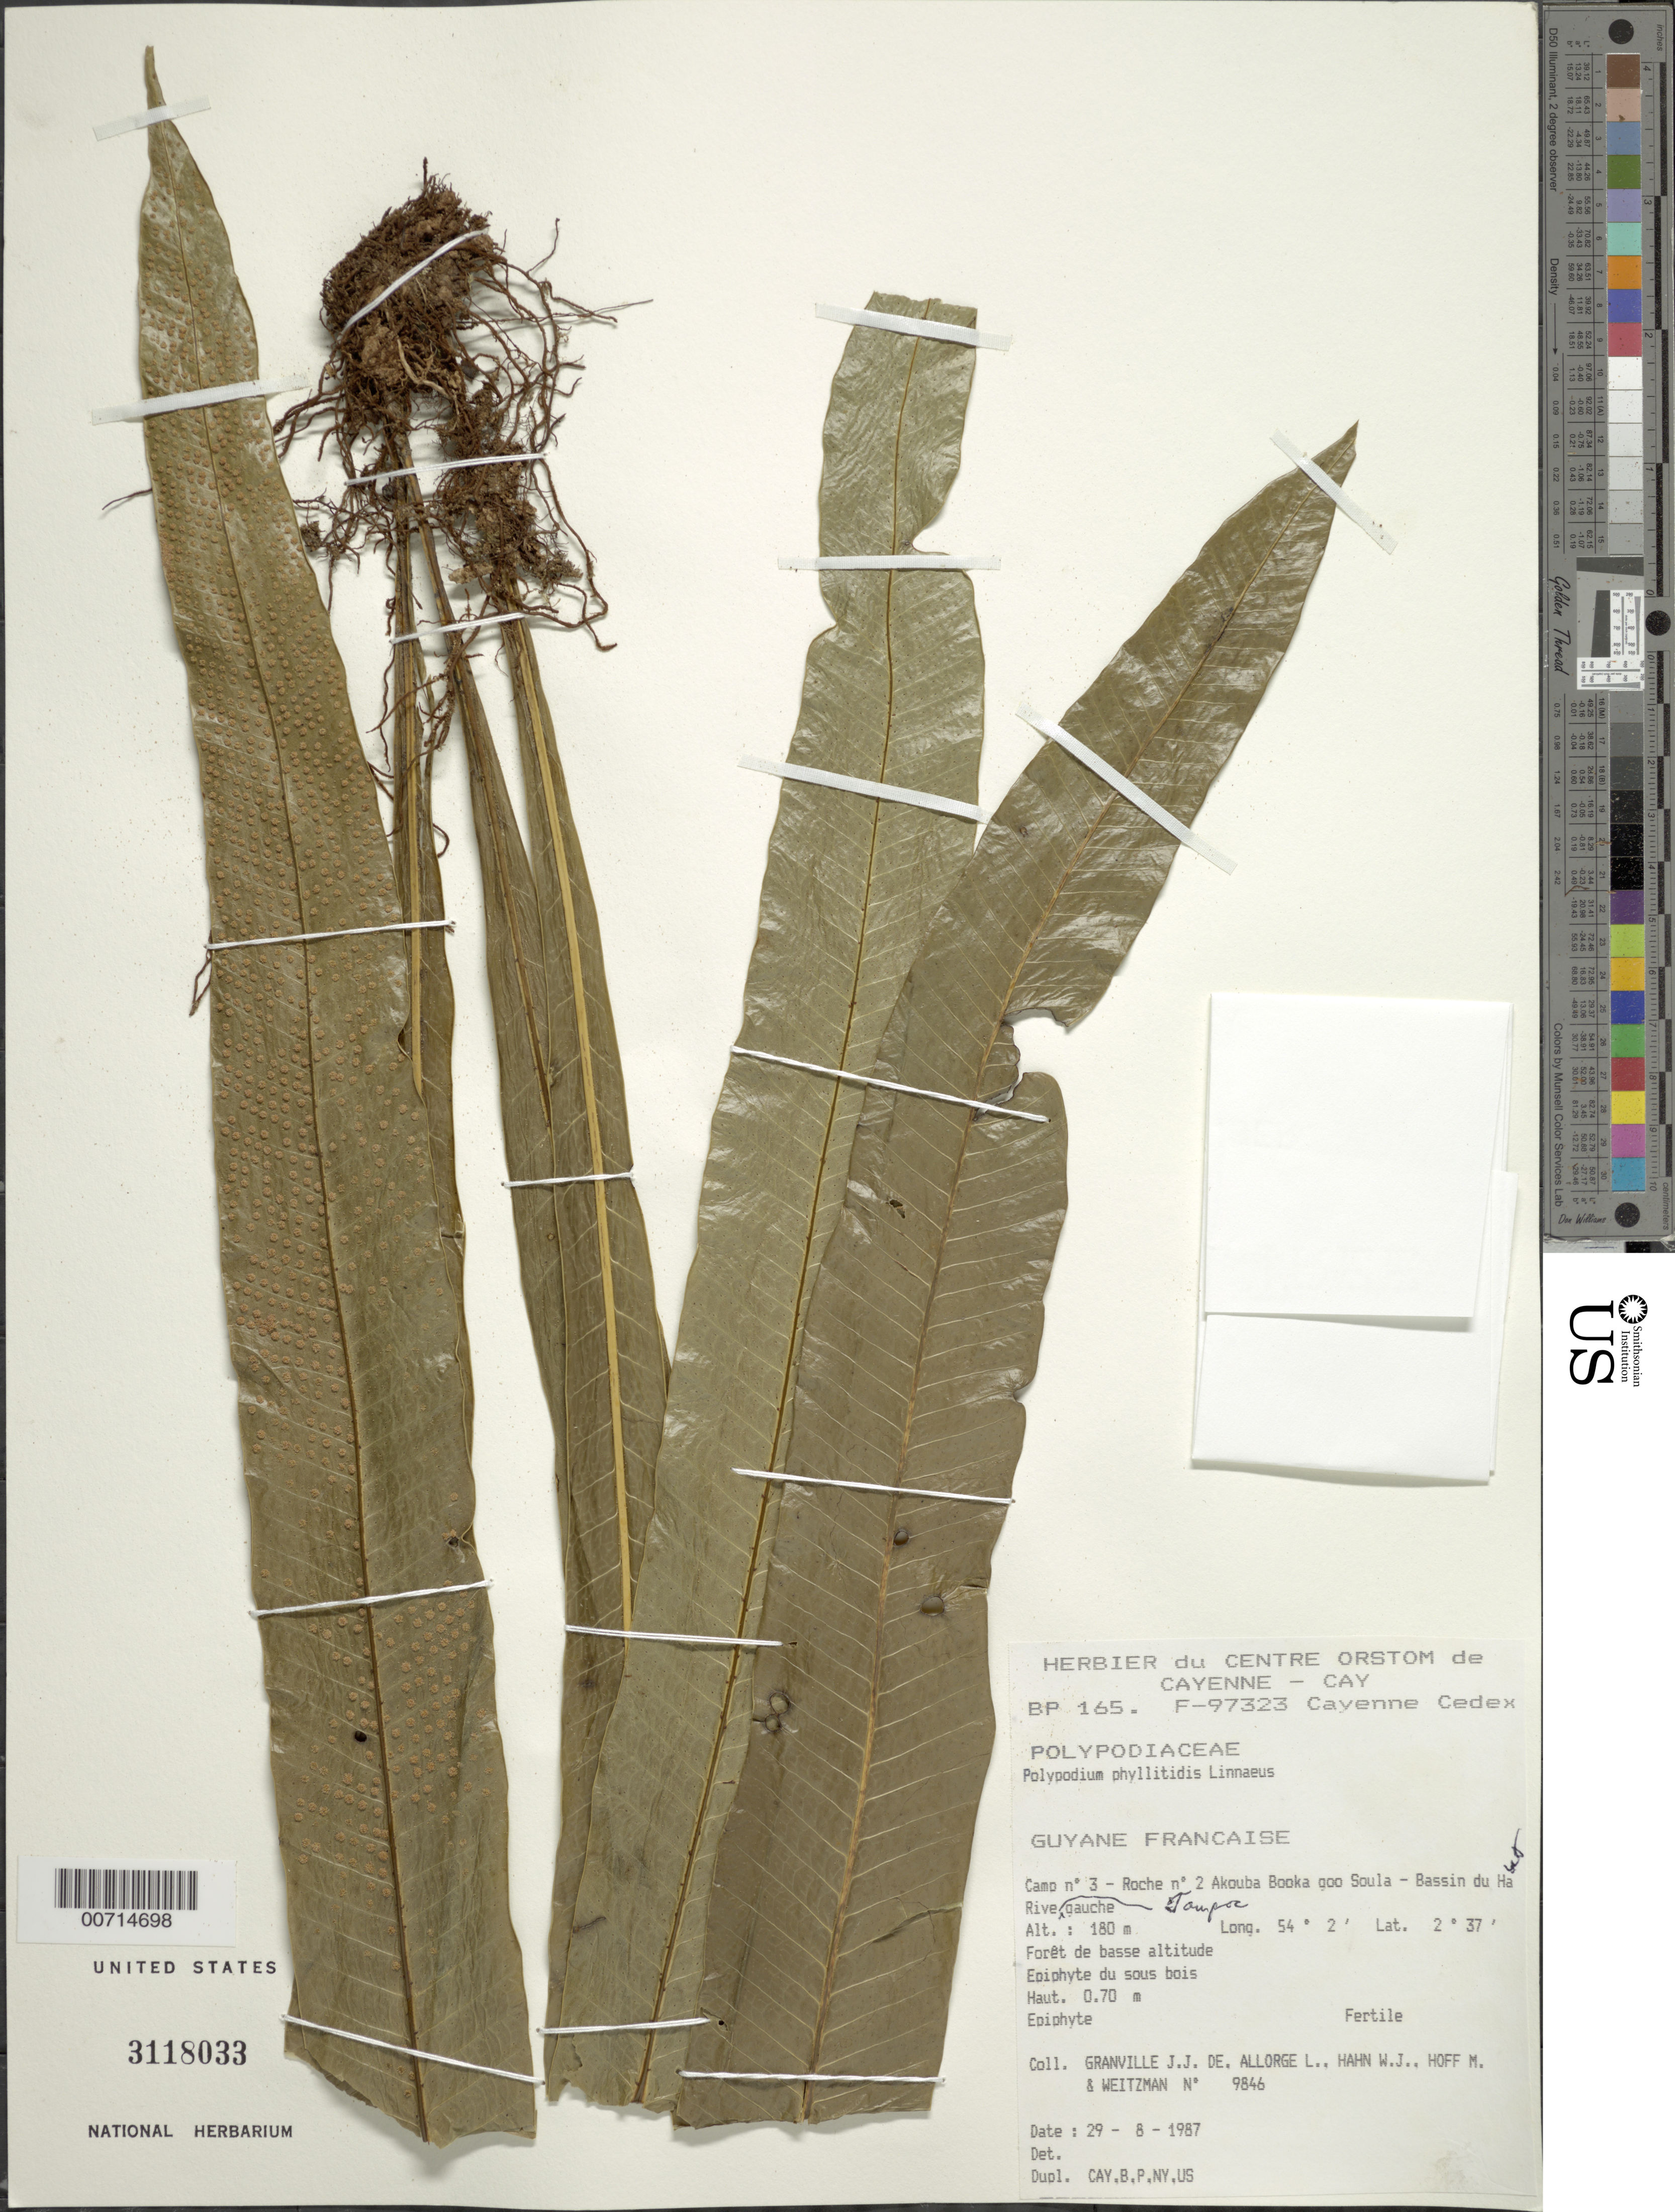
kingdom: Plantae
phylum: Tracheophyta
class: Polypodiopsida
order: Polypodiales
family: Polypodiaceae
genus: Campyloneurum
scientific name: Campyloneurum phyllitidis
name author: (L.) C. Presl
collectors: J.-J. de Granville, L. Allorge, W. J. Hahn, M. Hoff & A. L. Weitzman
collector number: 9846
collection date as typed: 29-Aug-87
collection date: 1987-08-29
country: French Guiana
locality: Akouba Booka goo Soula, Camp #3, Roche no. 2, Bassin du Haut-Marouini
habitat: Low forest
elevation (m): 180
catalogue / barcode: US 3118033